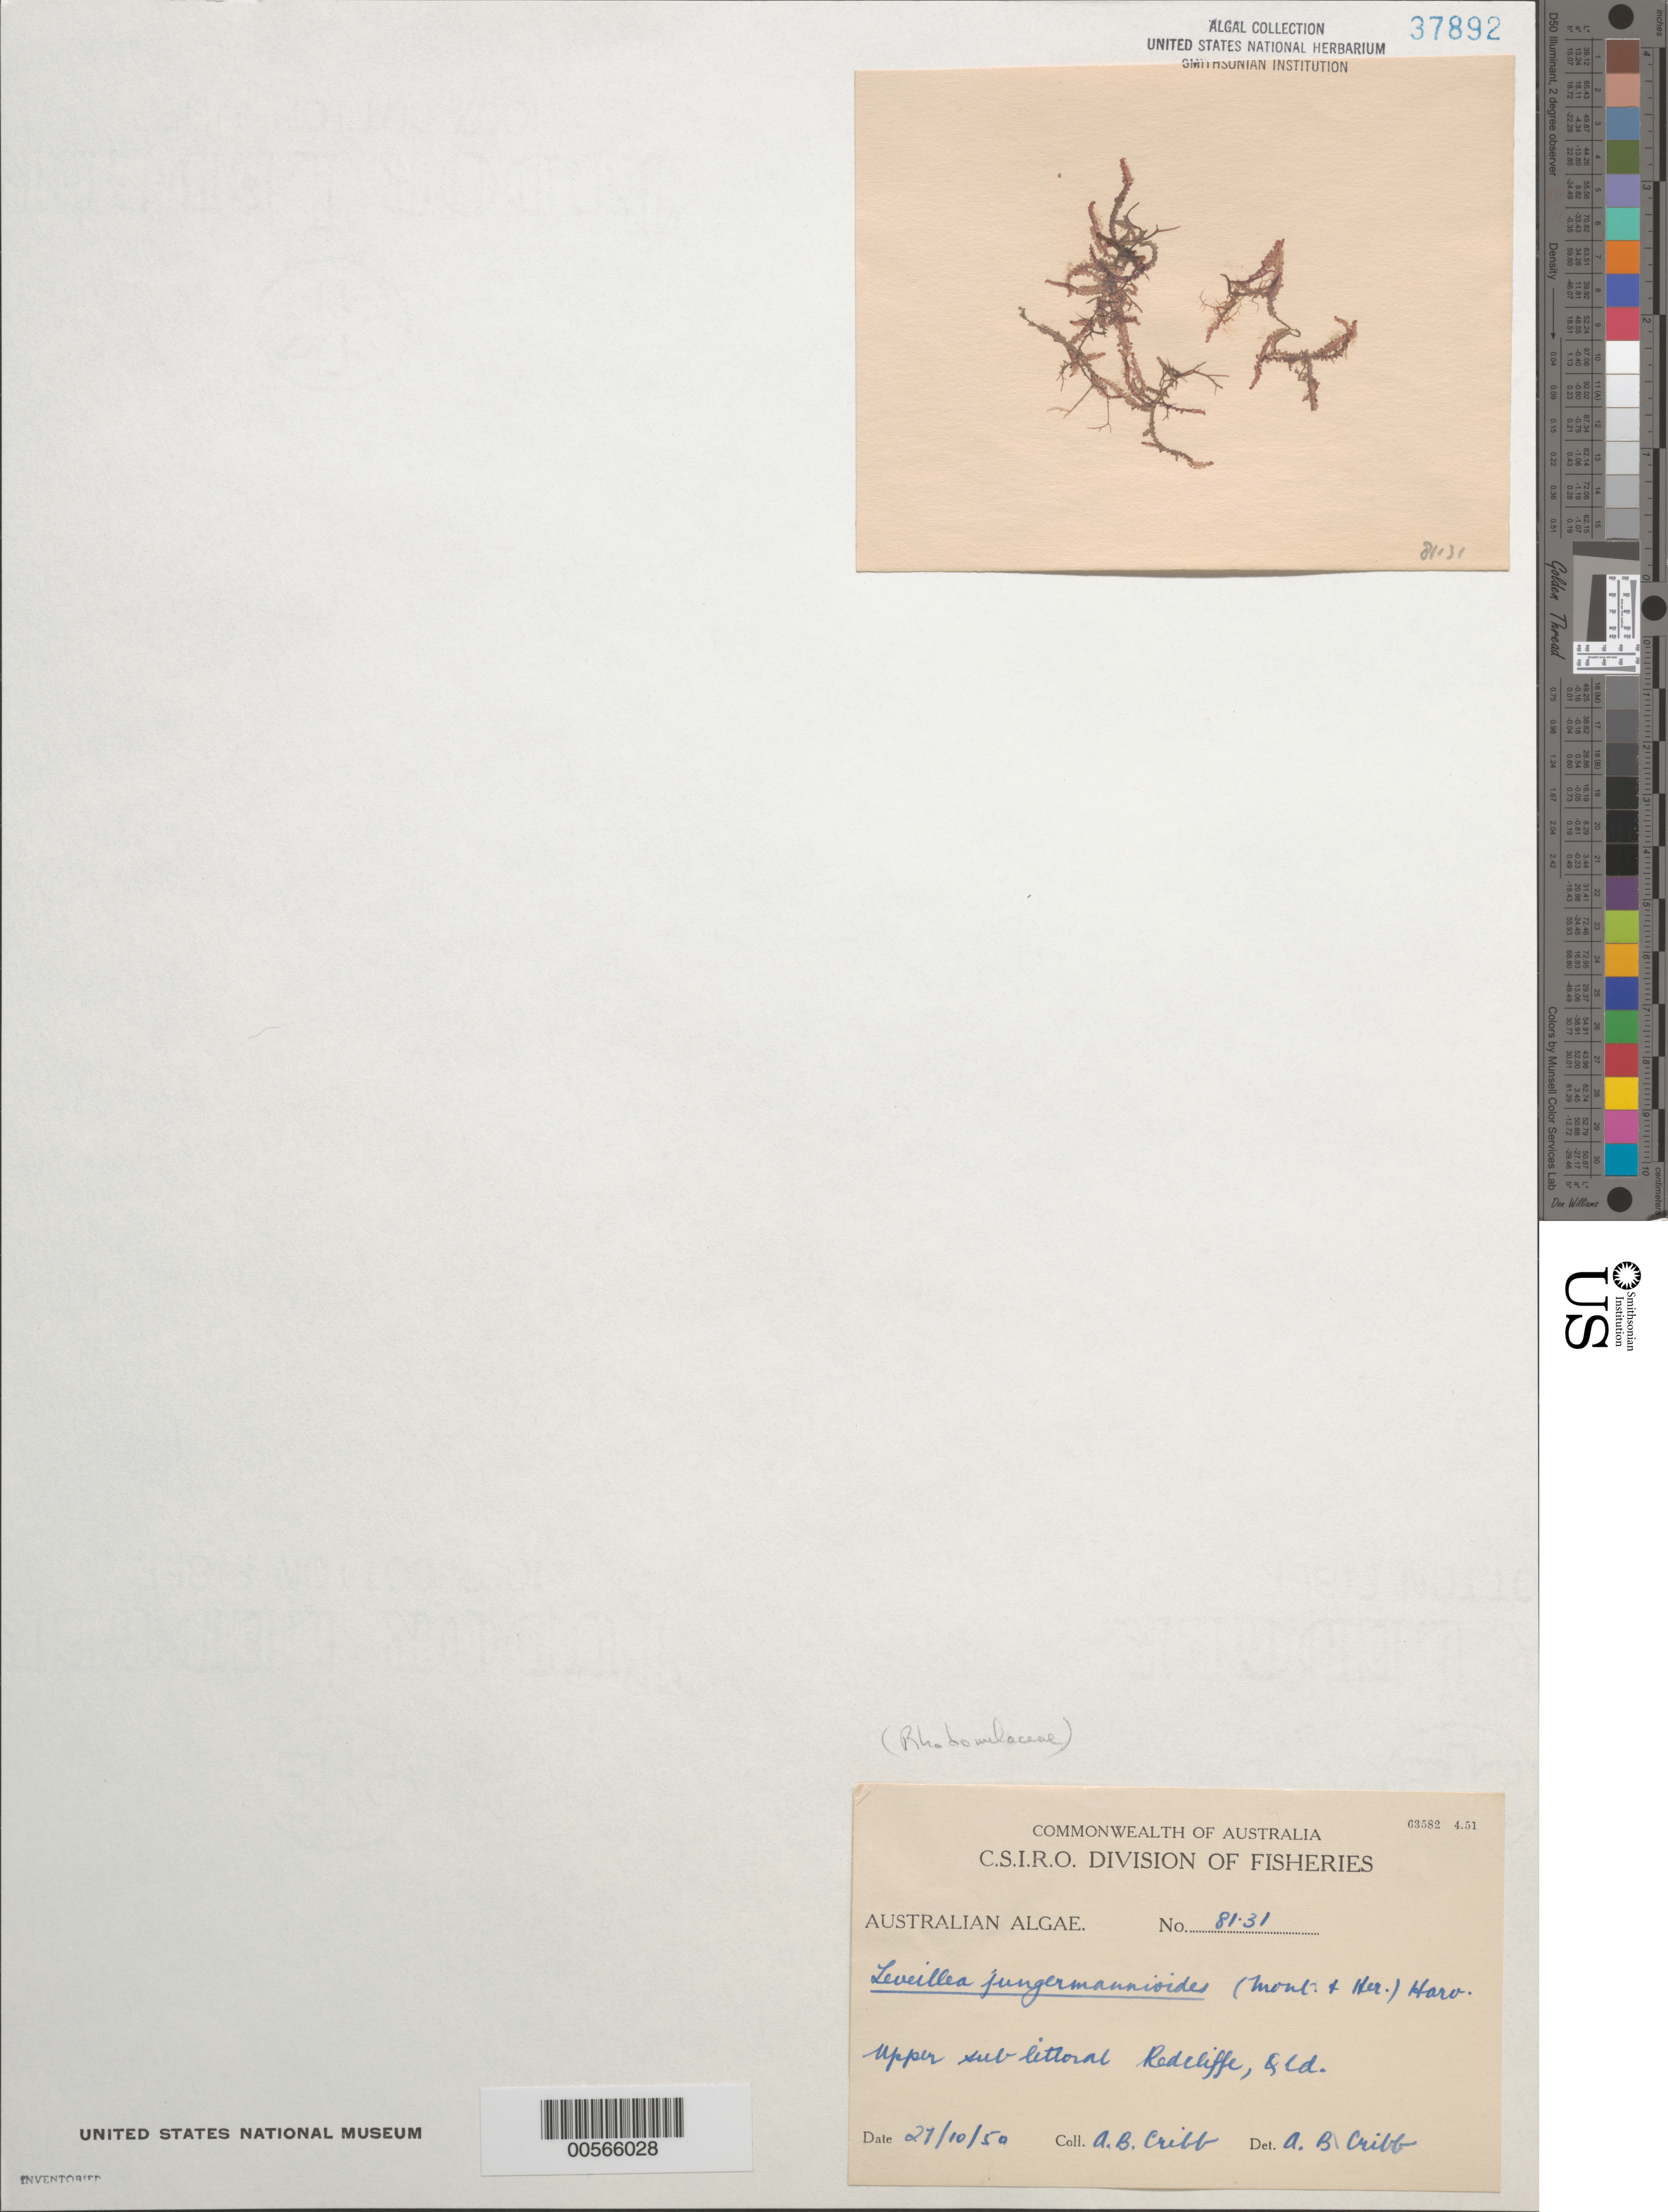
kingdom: Plantae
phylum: Rhodophyta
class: Florideophyceae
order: Ceramiales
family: Rhodomelaceae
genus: Leveillea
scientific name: Leveillea jungermannioides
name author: (Hering & G. Martens in G. Martens & Hering) Harv.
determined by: Cribb, A. B.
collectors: A. Cribb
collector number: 81.31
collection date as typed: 27 Oct 1950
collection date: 1950-10-27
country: Australia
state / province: Queensland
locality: Redcliffe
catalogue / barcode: US 37892